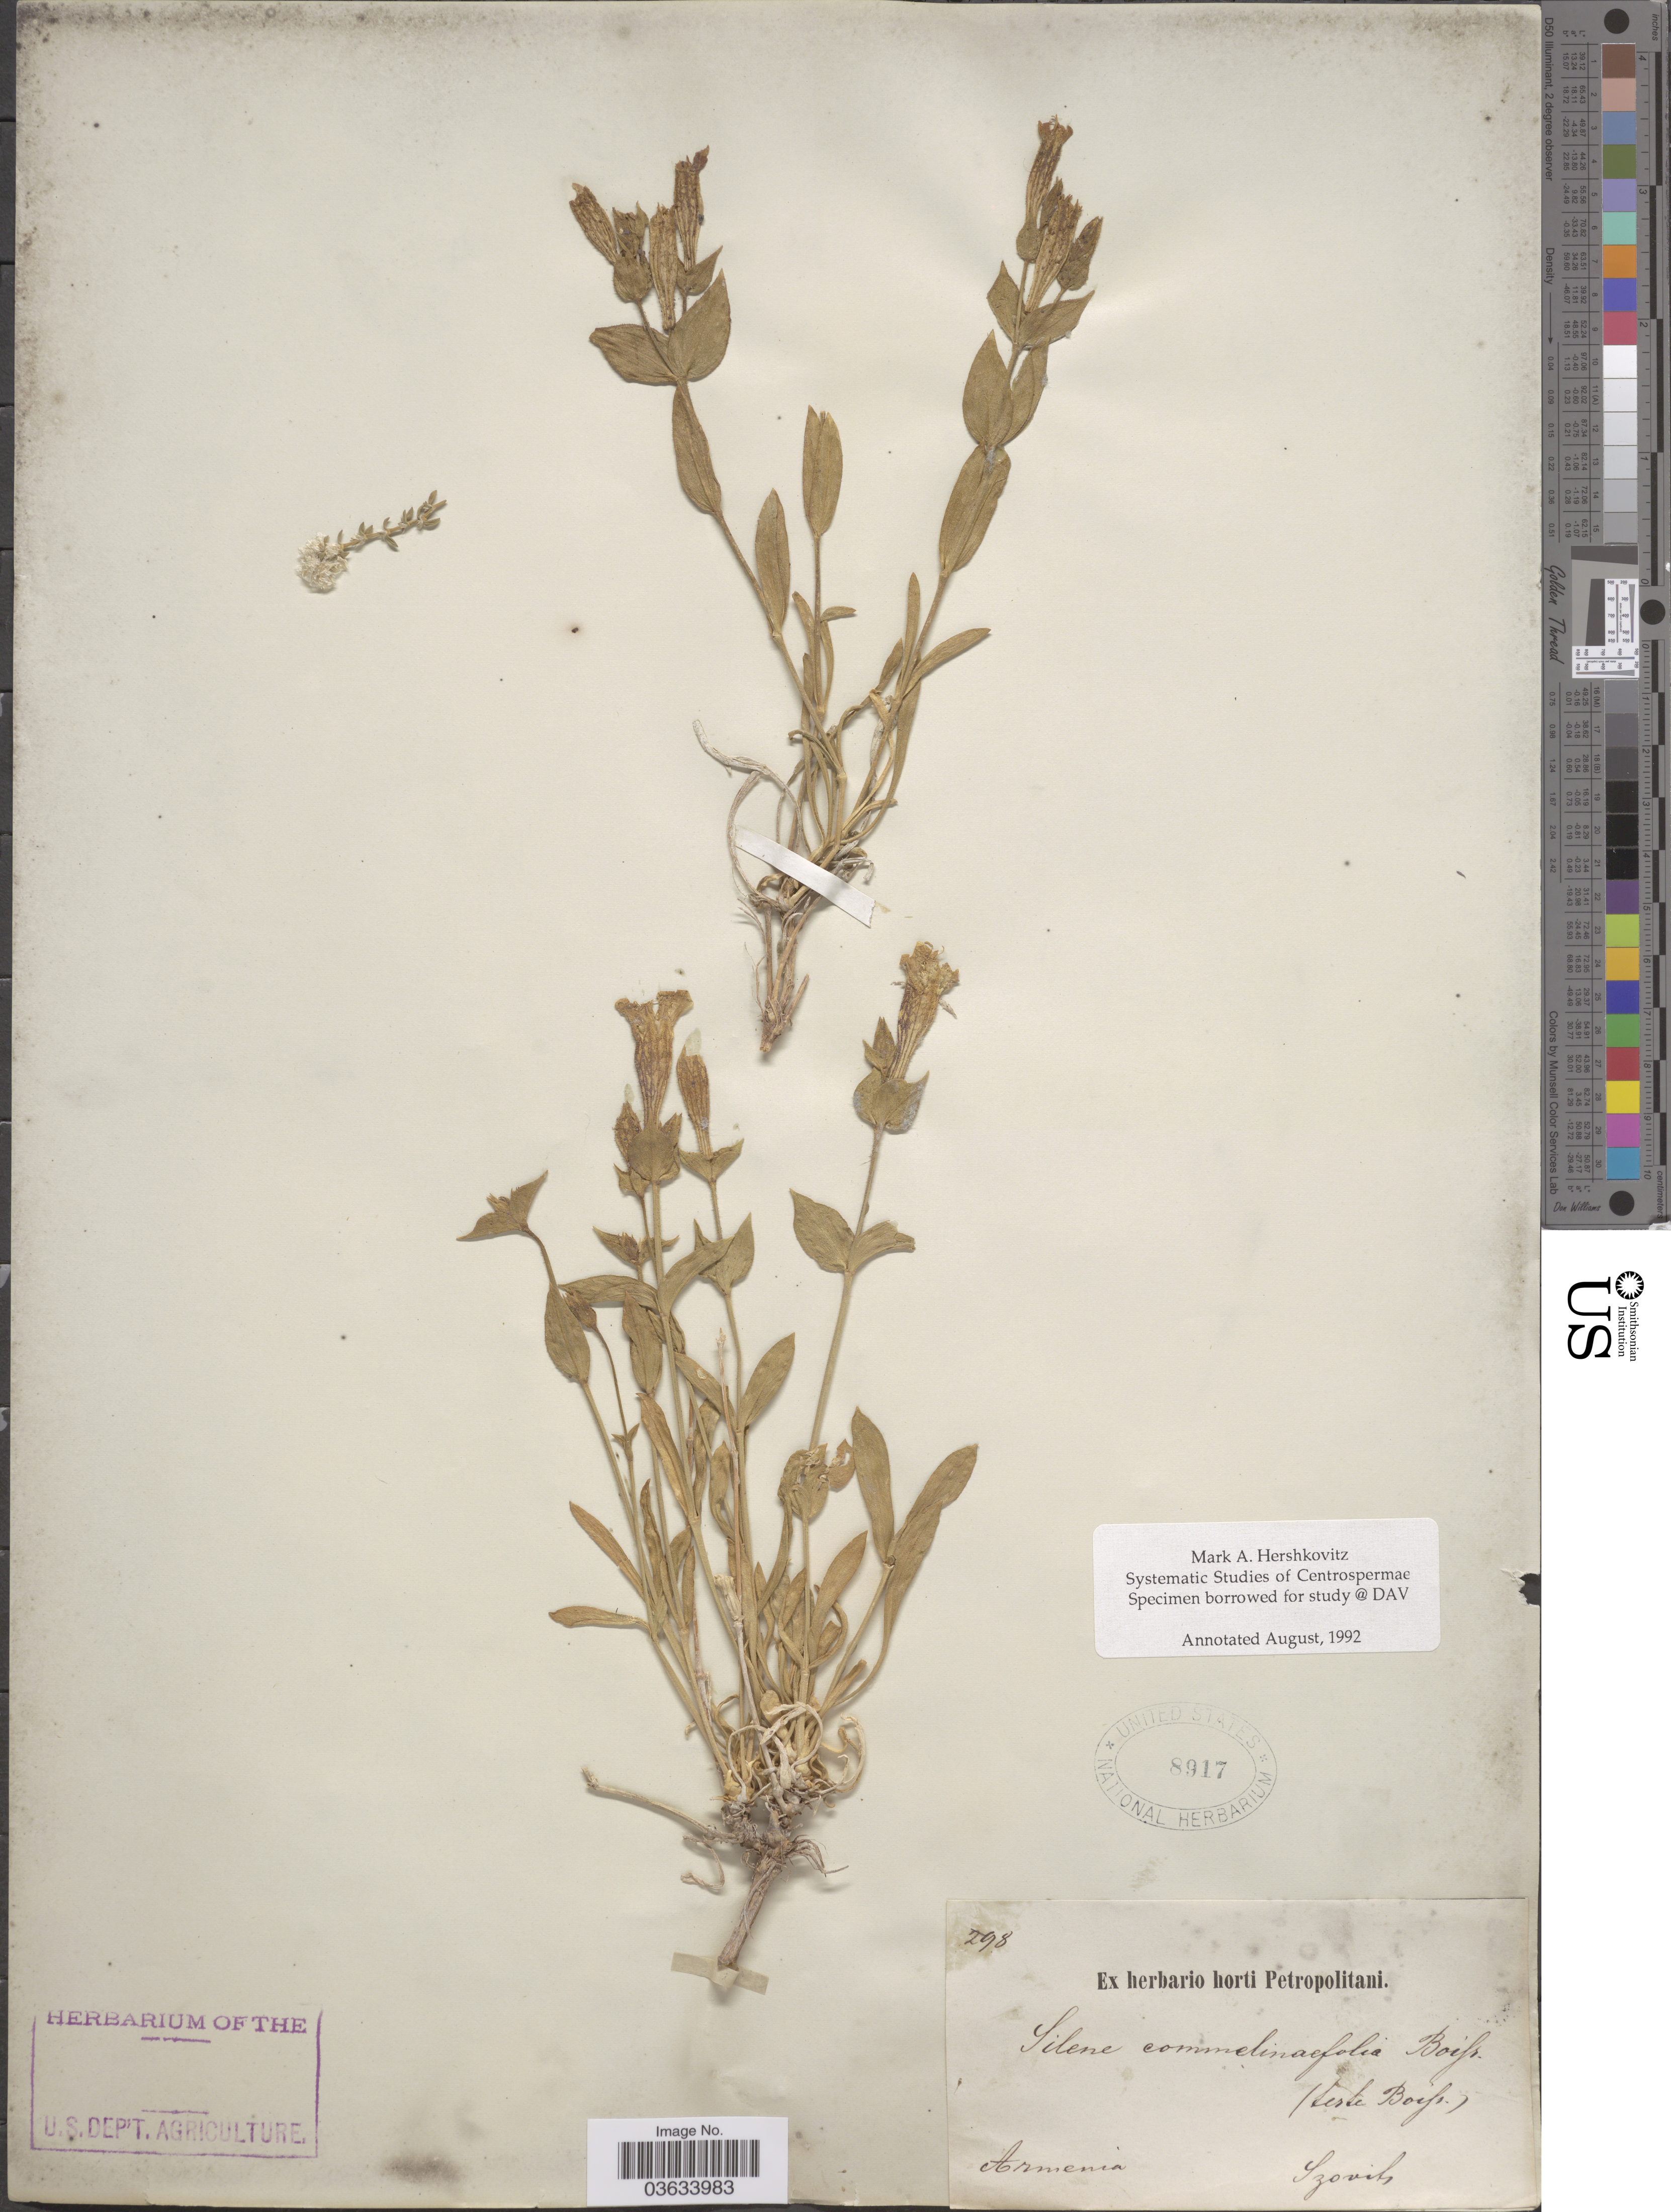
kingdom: Plantae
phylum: Tracheophyta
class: Magnoliopsida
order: Caryophyllales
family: Caryophyllaceae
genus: Silene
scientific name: Silene commelinifolia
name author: Boiss.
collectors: Szovits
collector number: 298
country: Armenia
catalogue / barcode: US 8917